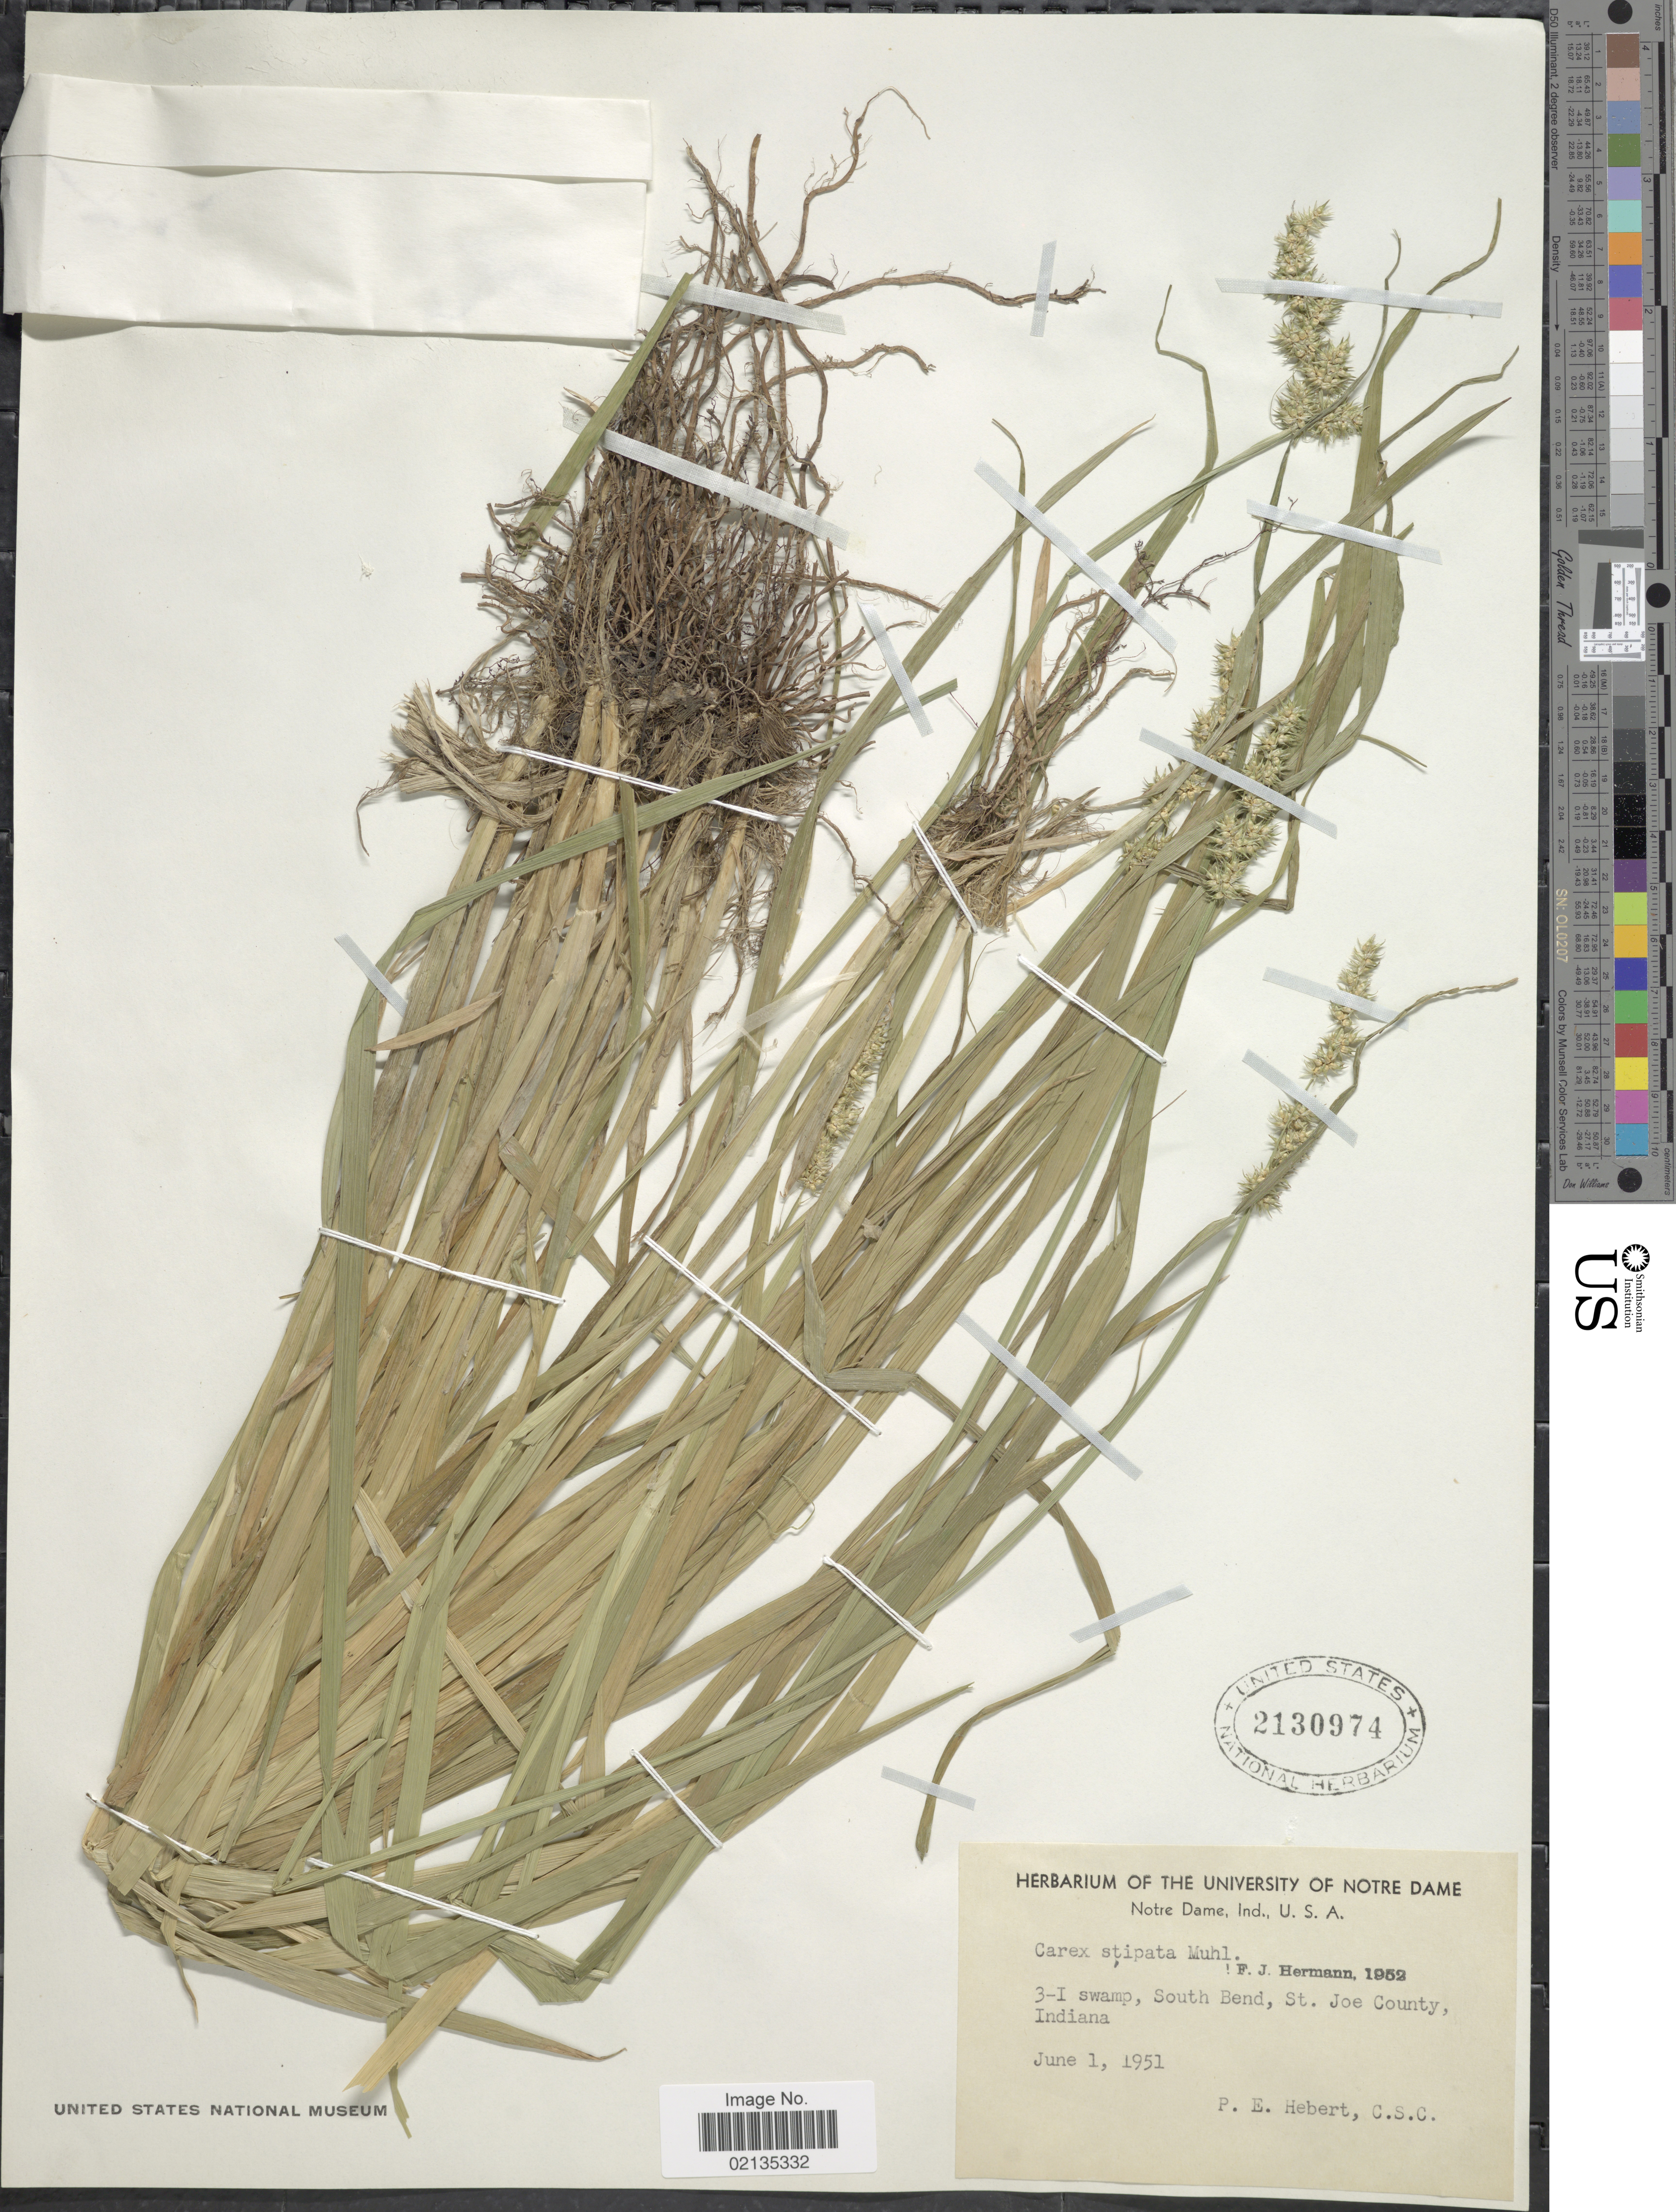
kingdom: Plantae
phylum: Tracheophyta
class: Liliopsida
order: Poales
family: Cyperaceae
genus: Carex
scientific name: Carex stipata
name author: Muhl. ex Willd.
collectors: P. Hebert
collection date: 1951-06-01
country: United States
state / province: Indiana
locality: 3-I swamp, South Bend, St. Joe County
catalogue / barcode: US 2130974